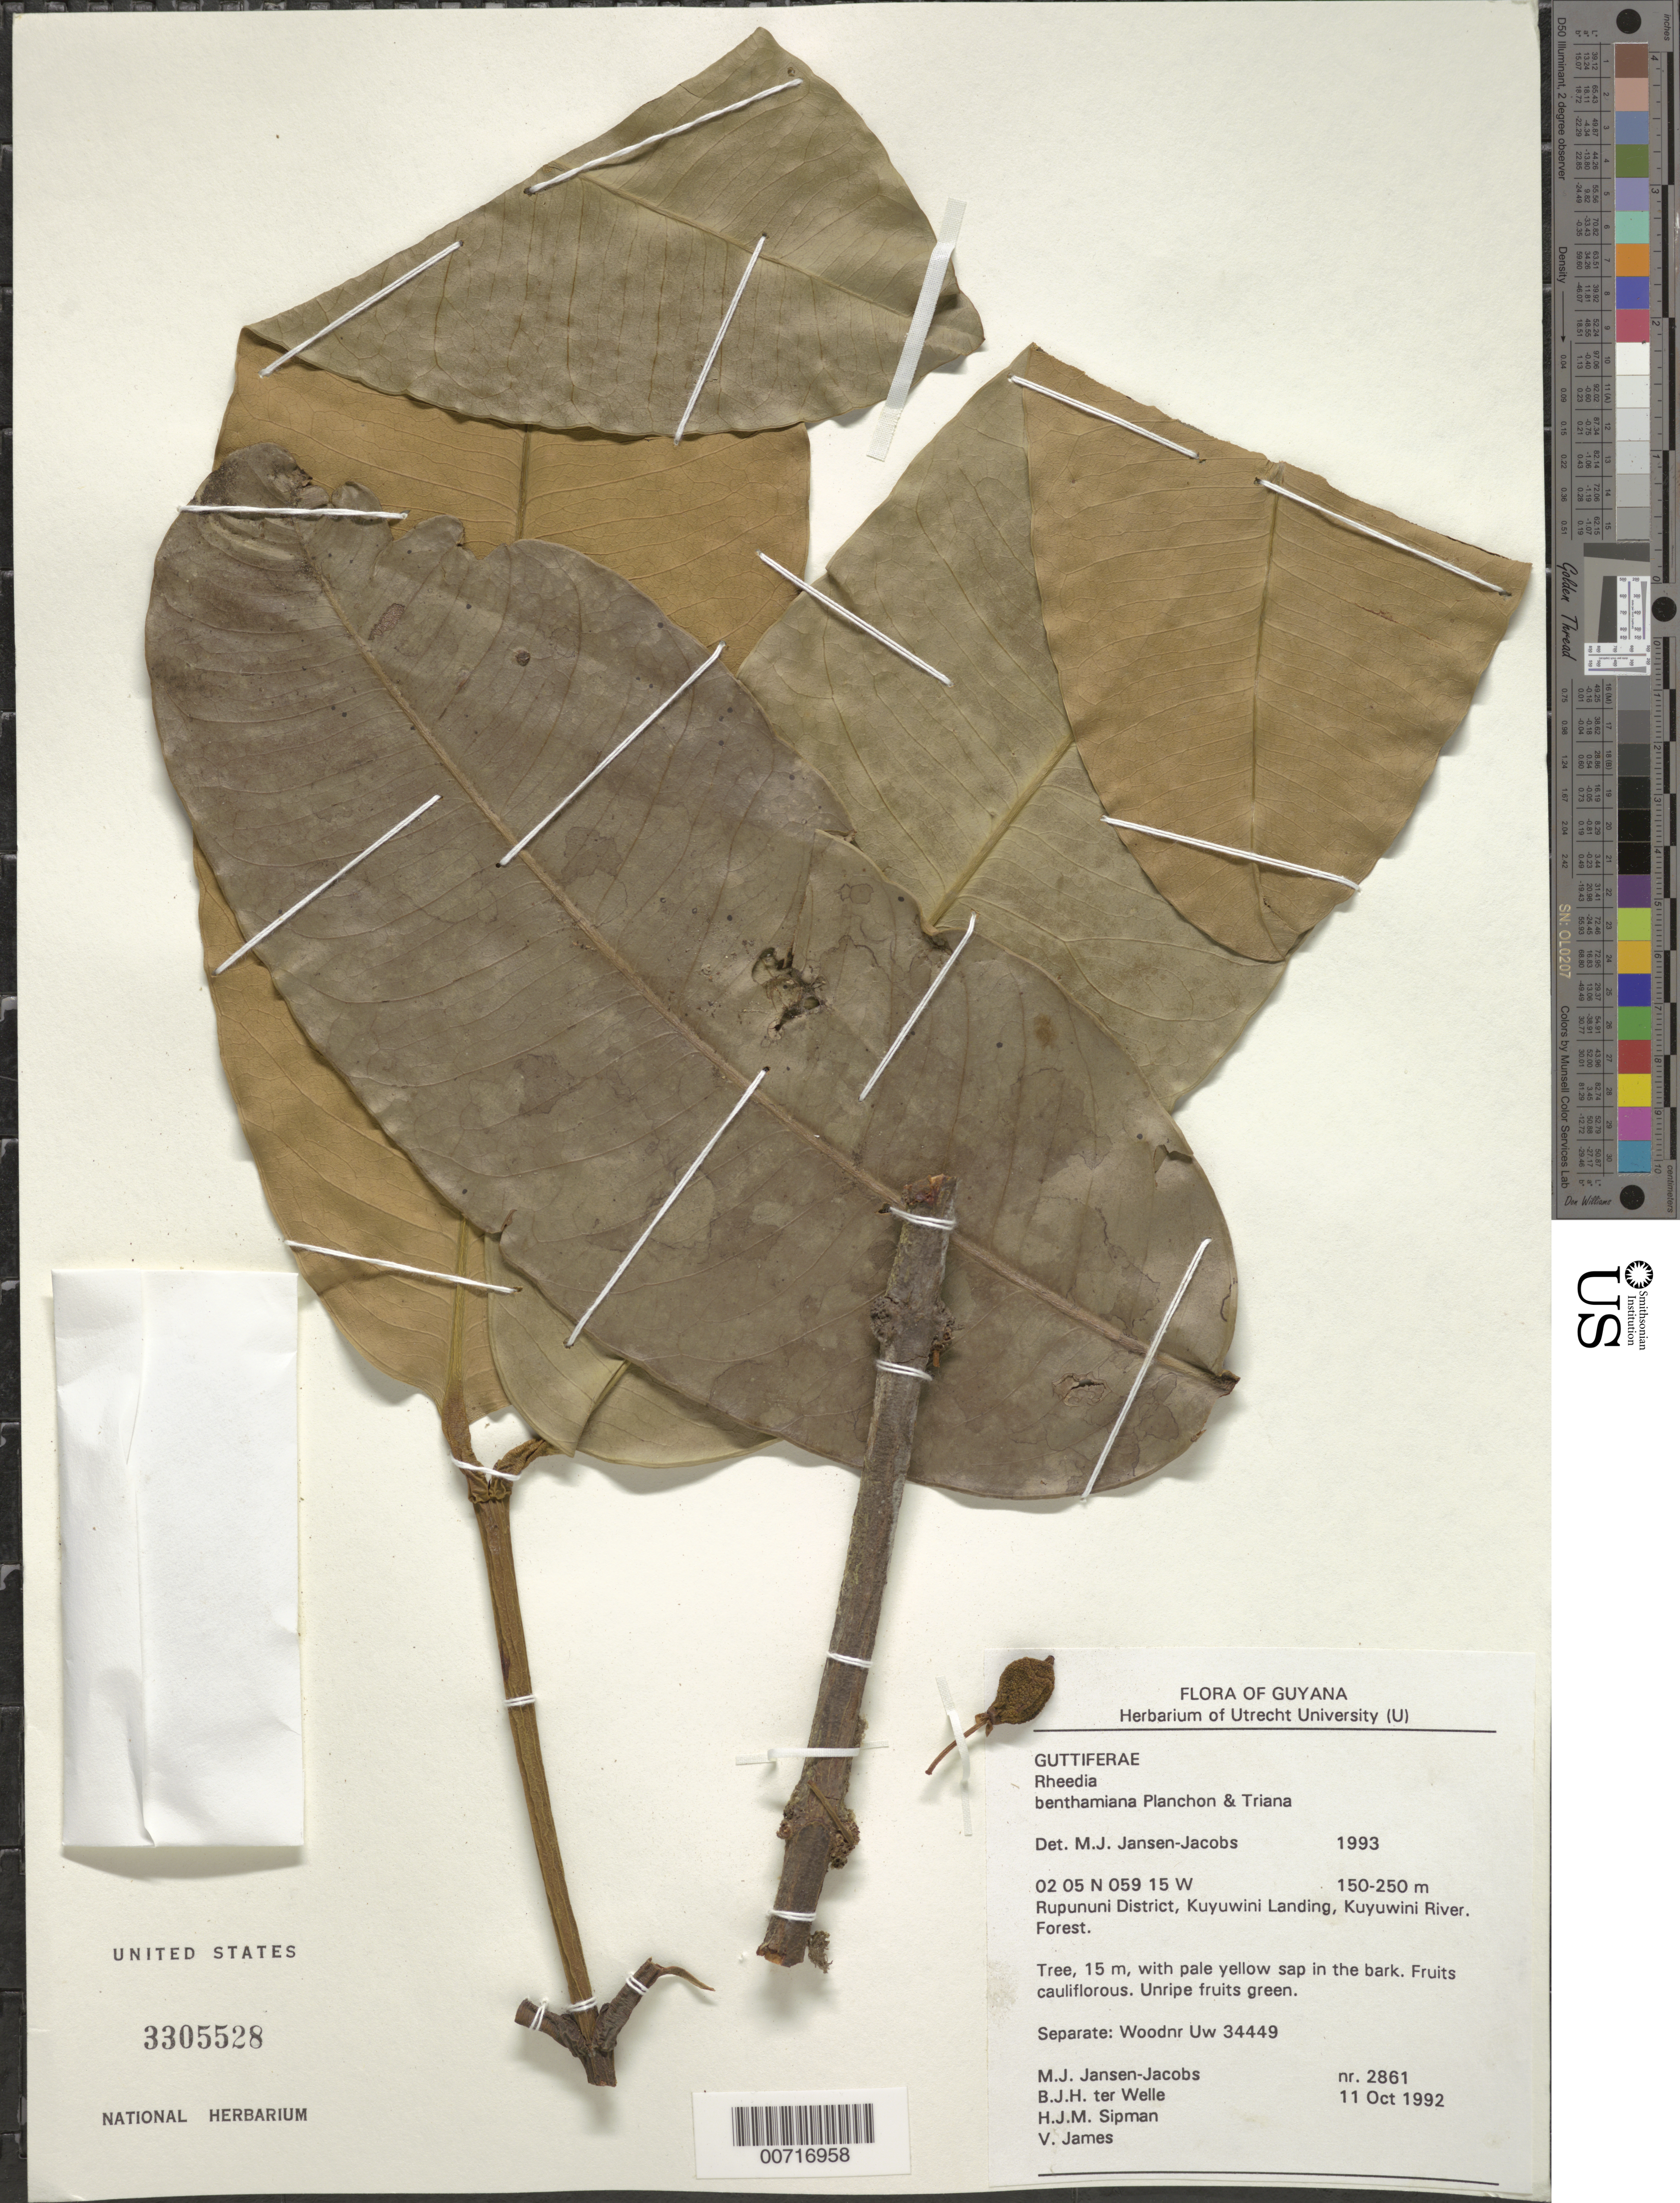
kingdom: Plantae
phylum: Tracheophyta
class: Magnoliopsida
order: Malpighiales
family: Clusiaceae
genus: Garcinia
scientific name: Garcinia benthamiana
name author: (Planch. & Triana) Pipoly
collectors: M. J. Jansen-Jacobs, B. Welle, H. J. M. Sipman & V. James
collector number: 2861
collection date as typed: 11-Oct-92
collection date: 1992-10-11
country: Guyana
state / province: U. Takutu-U. Essequibo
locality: Kuyuwini Landing, Kuyuwini River, Rupununi District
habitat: Forest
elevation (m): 150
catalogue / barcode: US 3305528